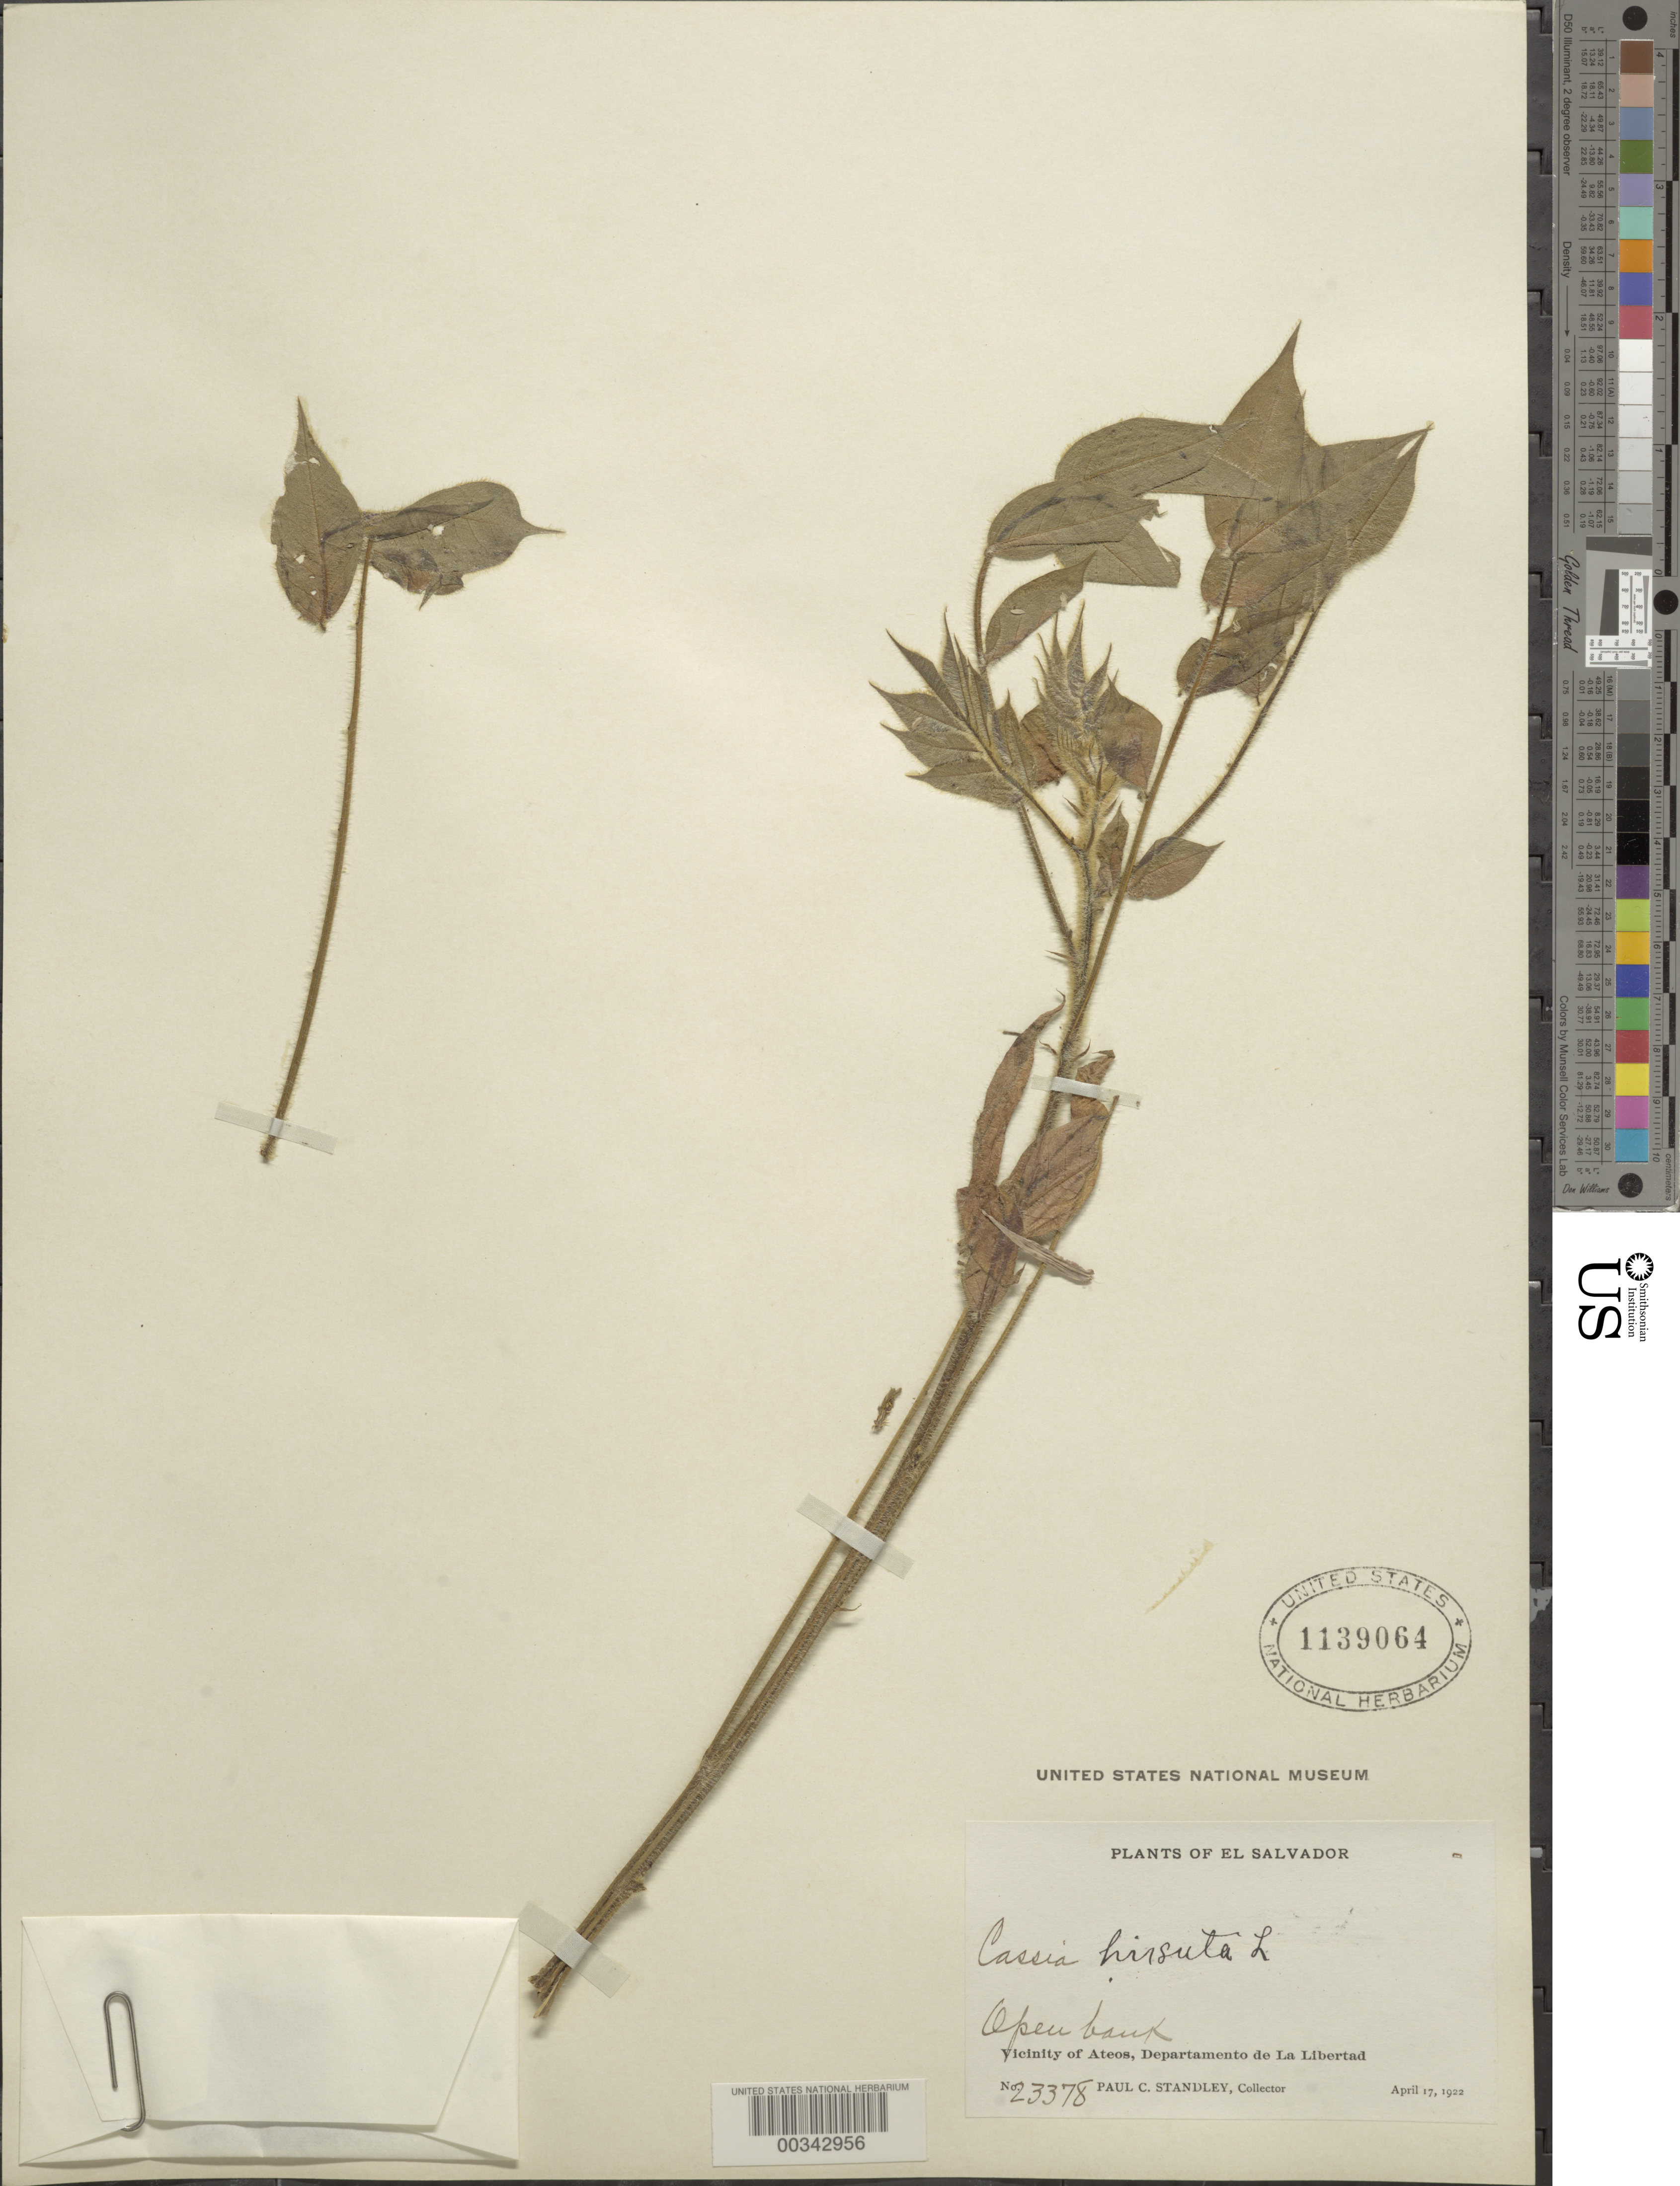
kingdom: Plantae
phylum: Tracheophyta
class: Magnoliopsida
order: Fabales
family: Fabaceae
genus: Senna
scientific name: Senna hirsuta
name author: (L.) H.S. Irwin & Barneby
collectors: P. C. Standley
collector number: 23378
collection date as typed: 17 Apr 1922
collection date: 1922-04-17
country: El Salvador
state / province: La Libertad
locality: Vicinity of ateos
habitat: Open bank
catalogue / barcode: US 1139064